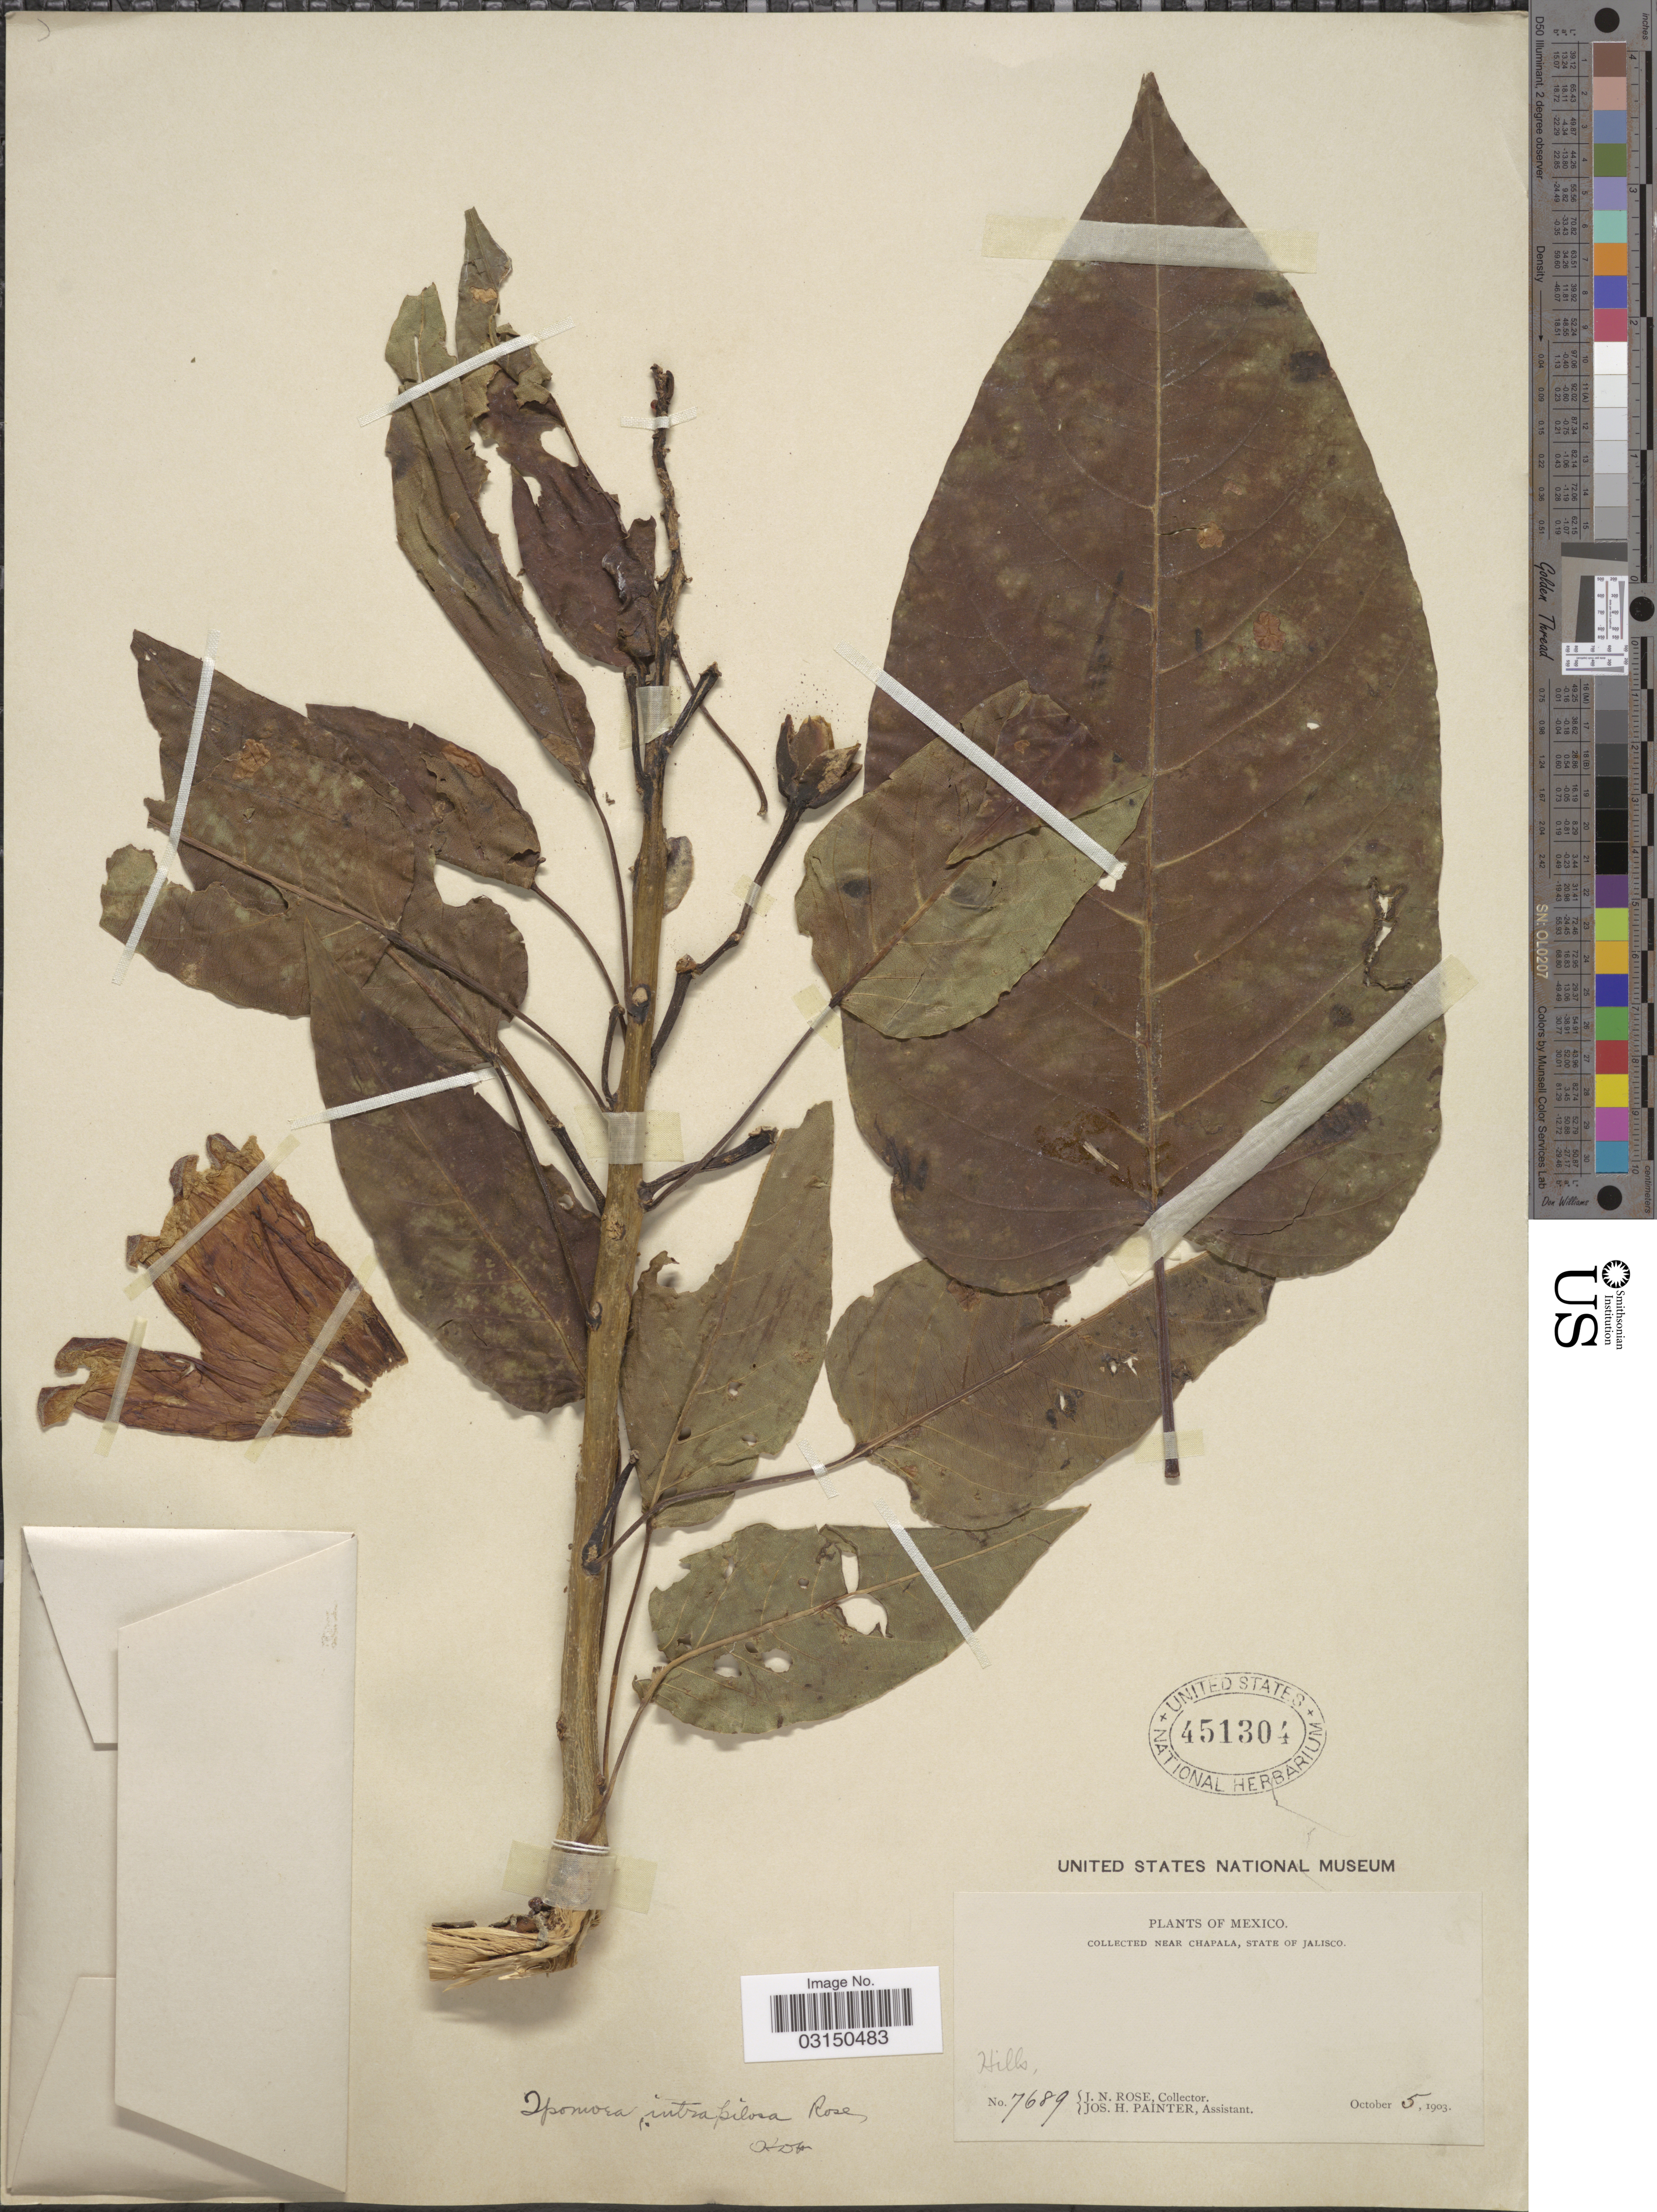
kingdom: Plantae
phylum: Tracheophyta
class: Magnoliopsida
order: Solanales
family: Convolvulaceae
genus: Ipomoea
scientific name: Ipomoea intrapilosa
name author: Rose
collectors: J. N. Rose & J. H. Painter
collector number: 7689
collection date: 1903-10-05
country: Mexico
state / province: Jalisco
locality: Collected near Chapala, State of Jalisco. Hills.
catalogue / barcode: US 451304